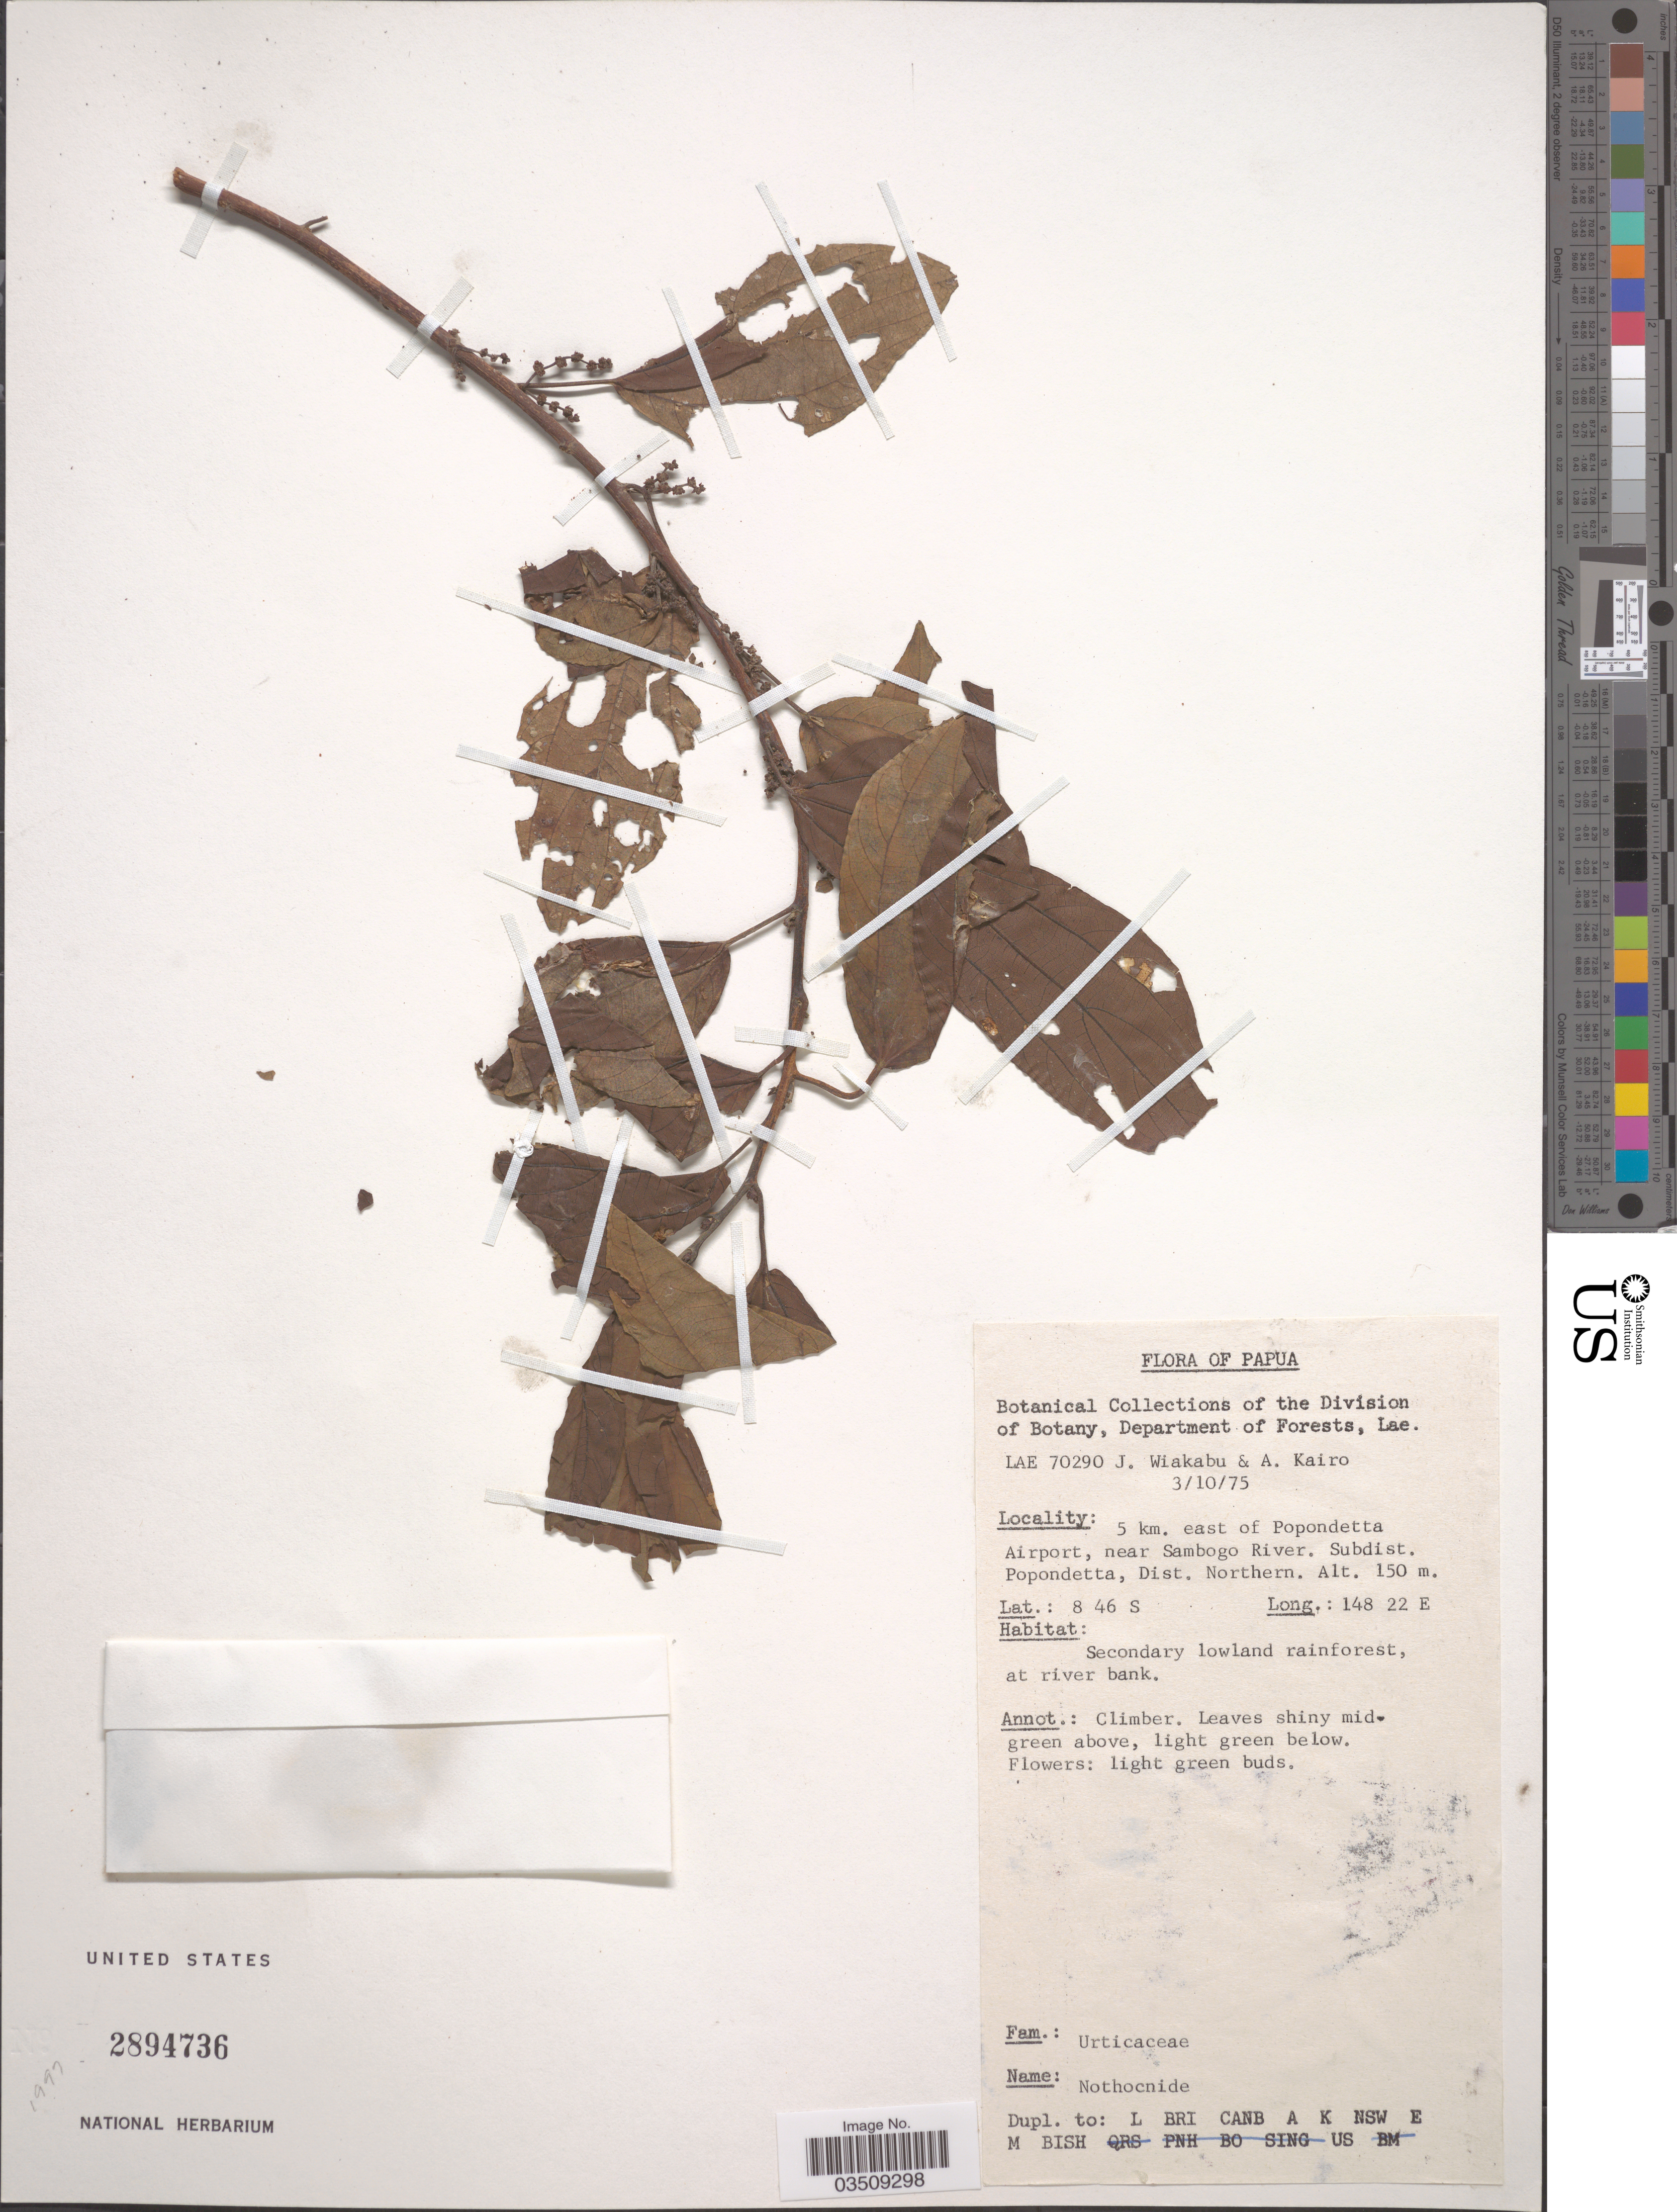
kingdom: Plantae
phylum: Tracheophyta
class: Magnoliopsida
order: Rosales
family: Urticaceae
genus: Pipturus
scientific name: Pipturus sp.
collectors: J. Wiakabu & A. Kairo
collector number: LAE 70290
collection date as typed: Transcribed d/m/y: 3/10/75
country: Papua New Guinea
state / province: Northern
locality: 5 km. east of Popondetta Airport, near Sambogo River. Subdist. Popndetta, Dist. Northern.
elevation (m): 150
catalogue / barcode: US 2894736